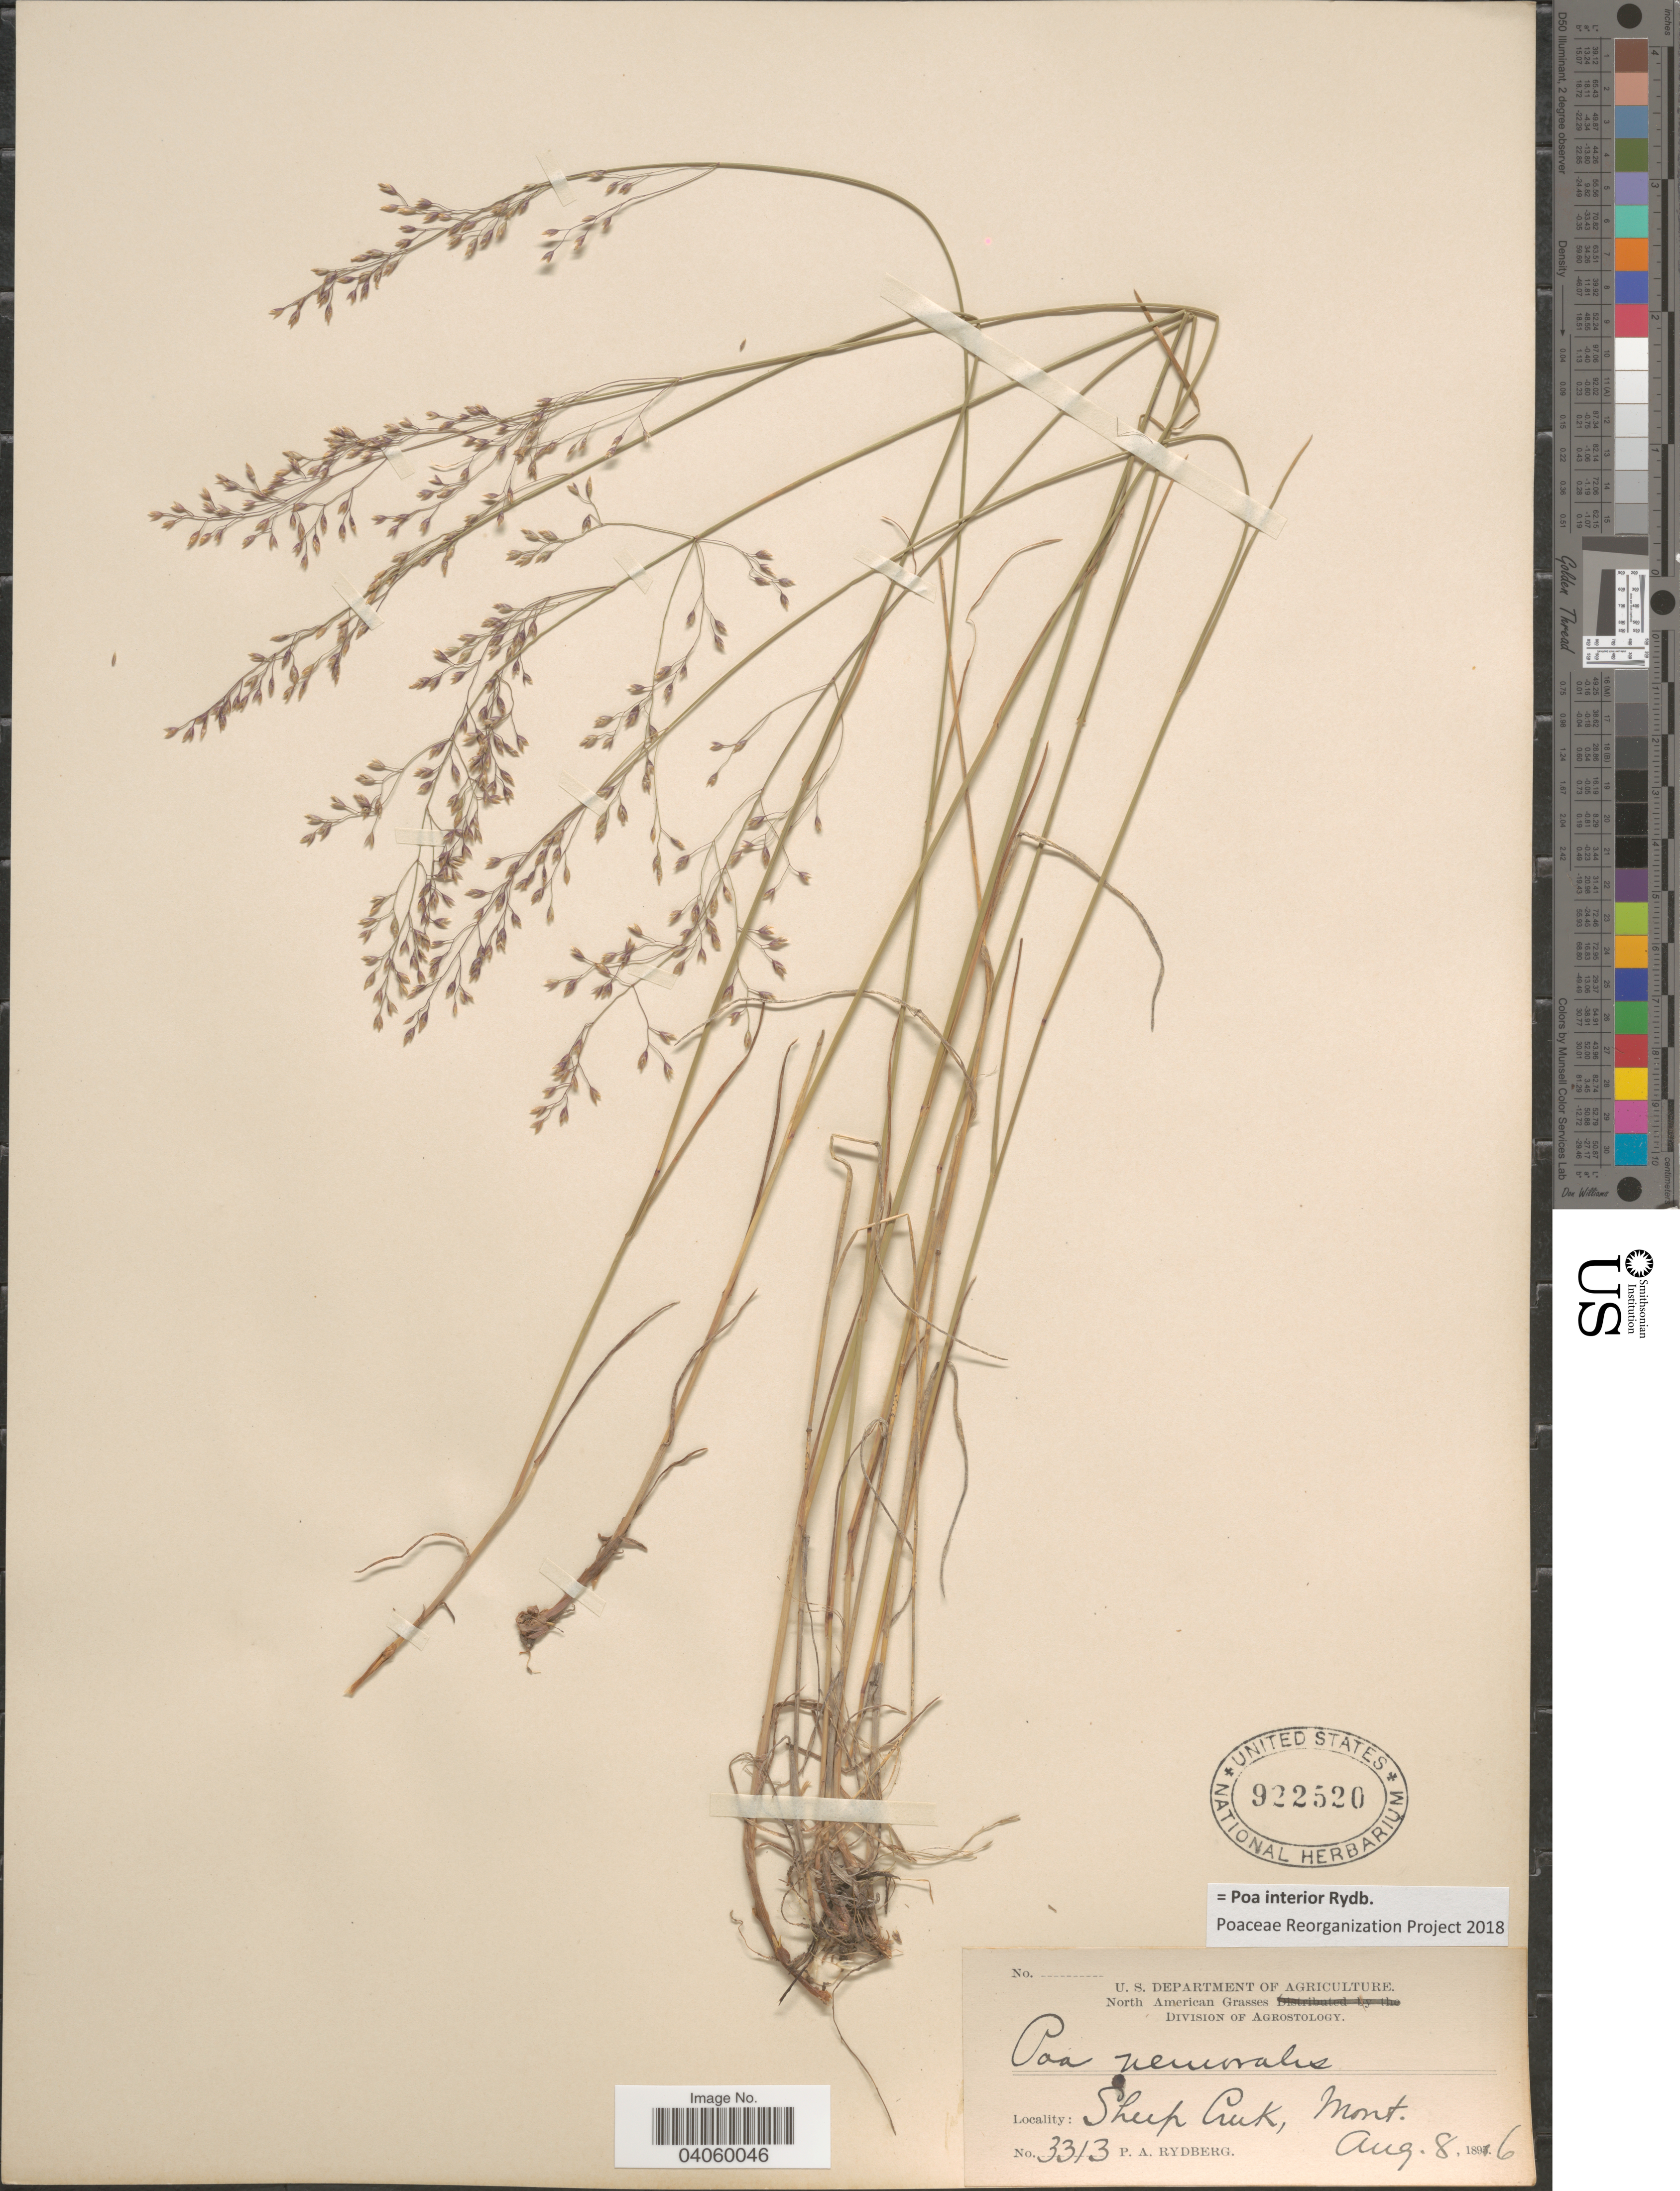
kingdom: Plantae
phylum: Tracheophyta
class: Liliopsida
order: Poales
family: Poaceae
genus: Poa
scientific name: Poa interior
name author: Rydb.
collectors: P. A. Rydberg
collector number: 3313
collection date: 1896-08-08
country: United States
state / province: Montana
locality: Sheep Creek.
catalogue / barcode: US 922520